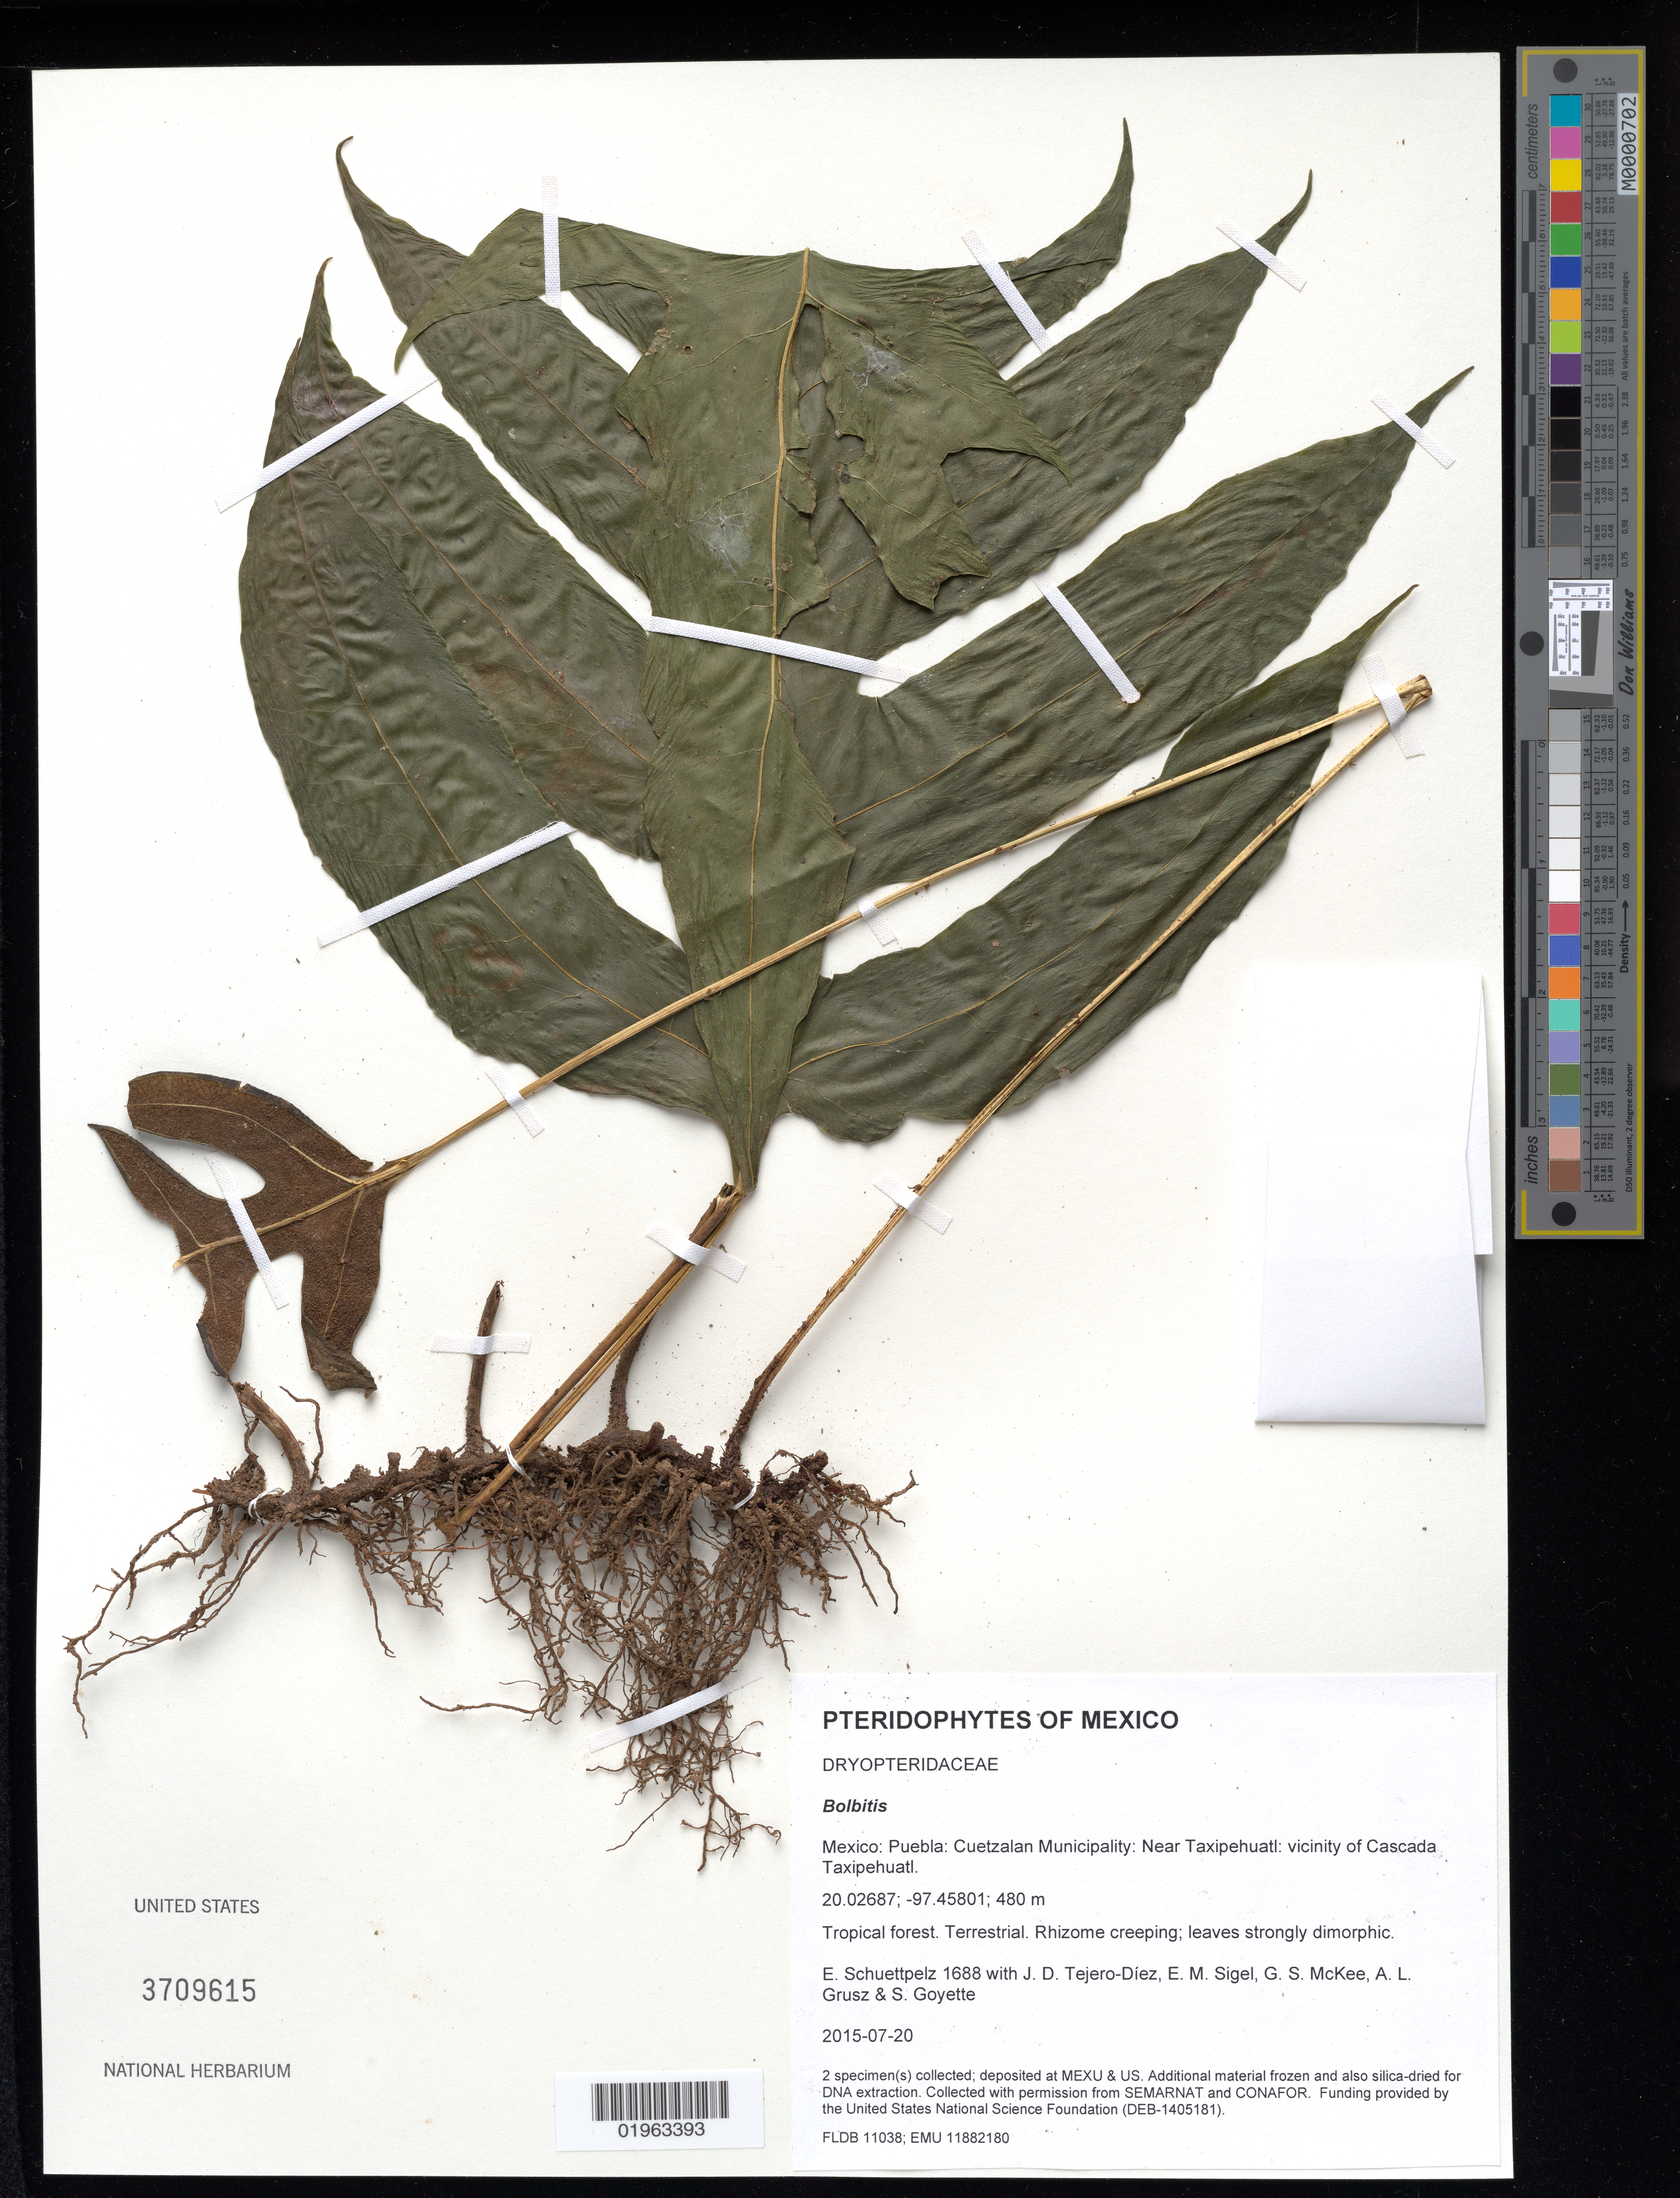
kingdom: Plantae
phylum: Tracheophyta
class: Polypodiopsida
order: Polypodiales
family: Dryopteridaceae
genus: Bolbitis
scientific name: Bolbitis sp.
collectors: E. Schuettpelz, D. Tejero-Díez, E. M. Sigel, G. S. McKee & A. Grusz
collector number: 1688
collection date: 2015-07-20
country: Mexico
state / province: Puebla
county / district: Cuetzalan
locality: Near Taxipehuatl: vicinity of Cascada Taxipehuatl.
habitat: Tropical forest.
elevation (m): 480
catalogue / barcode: US 3709615